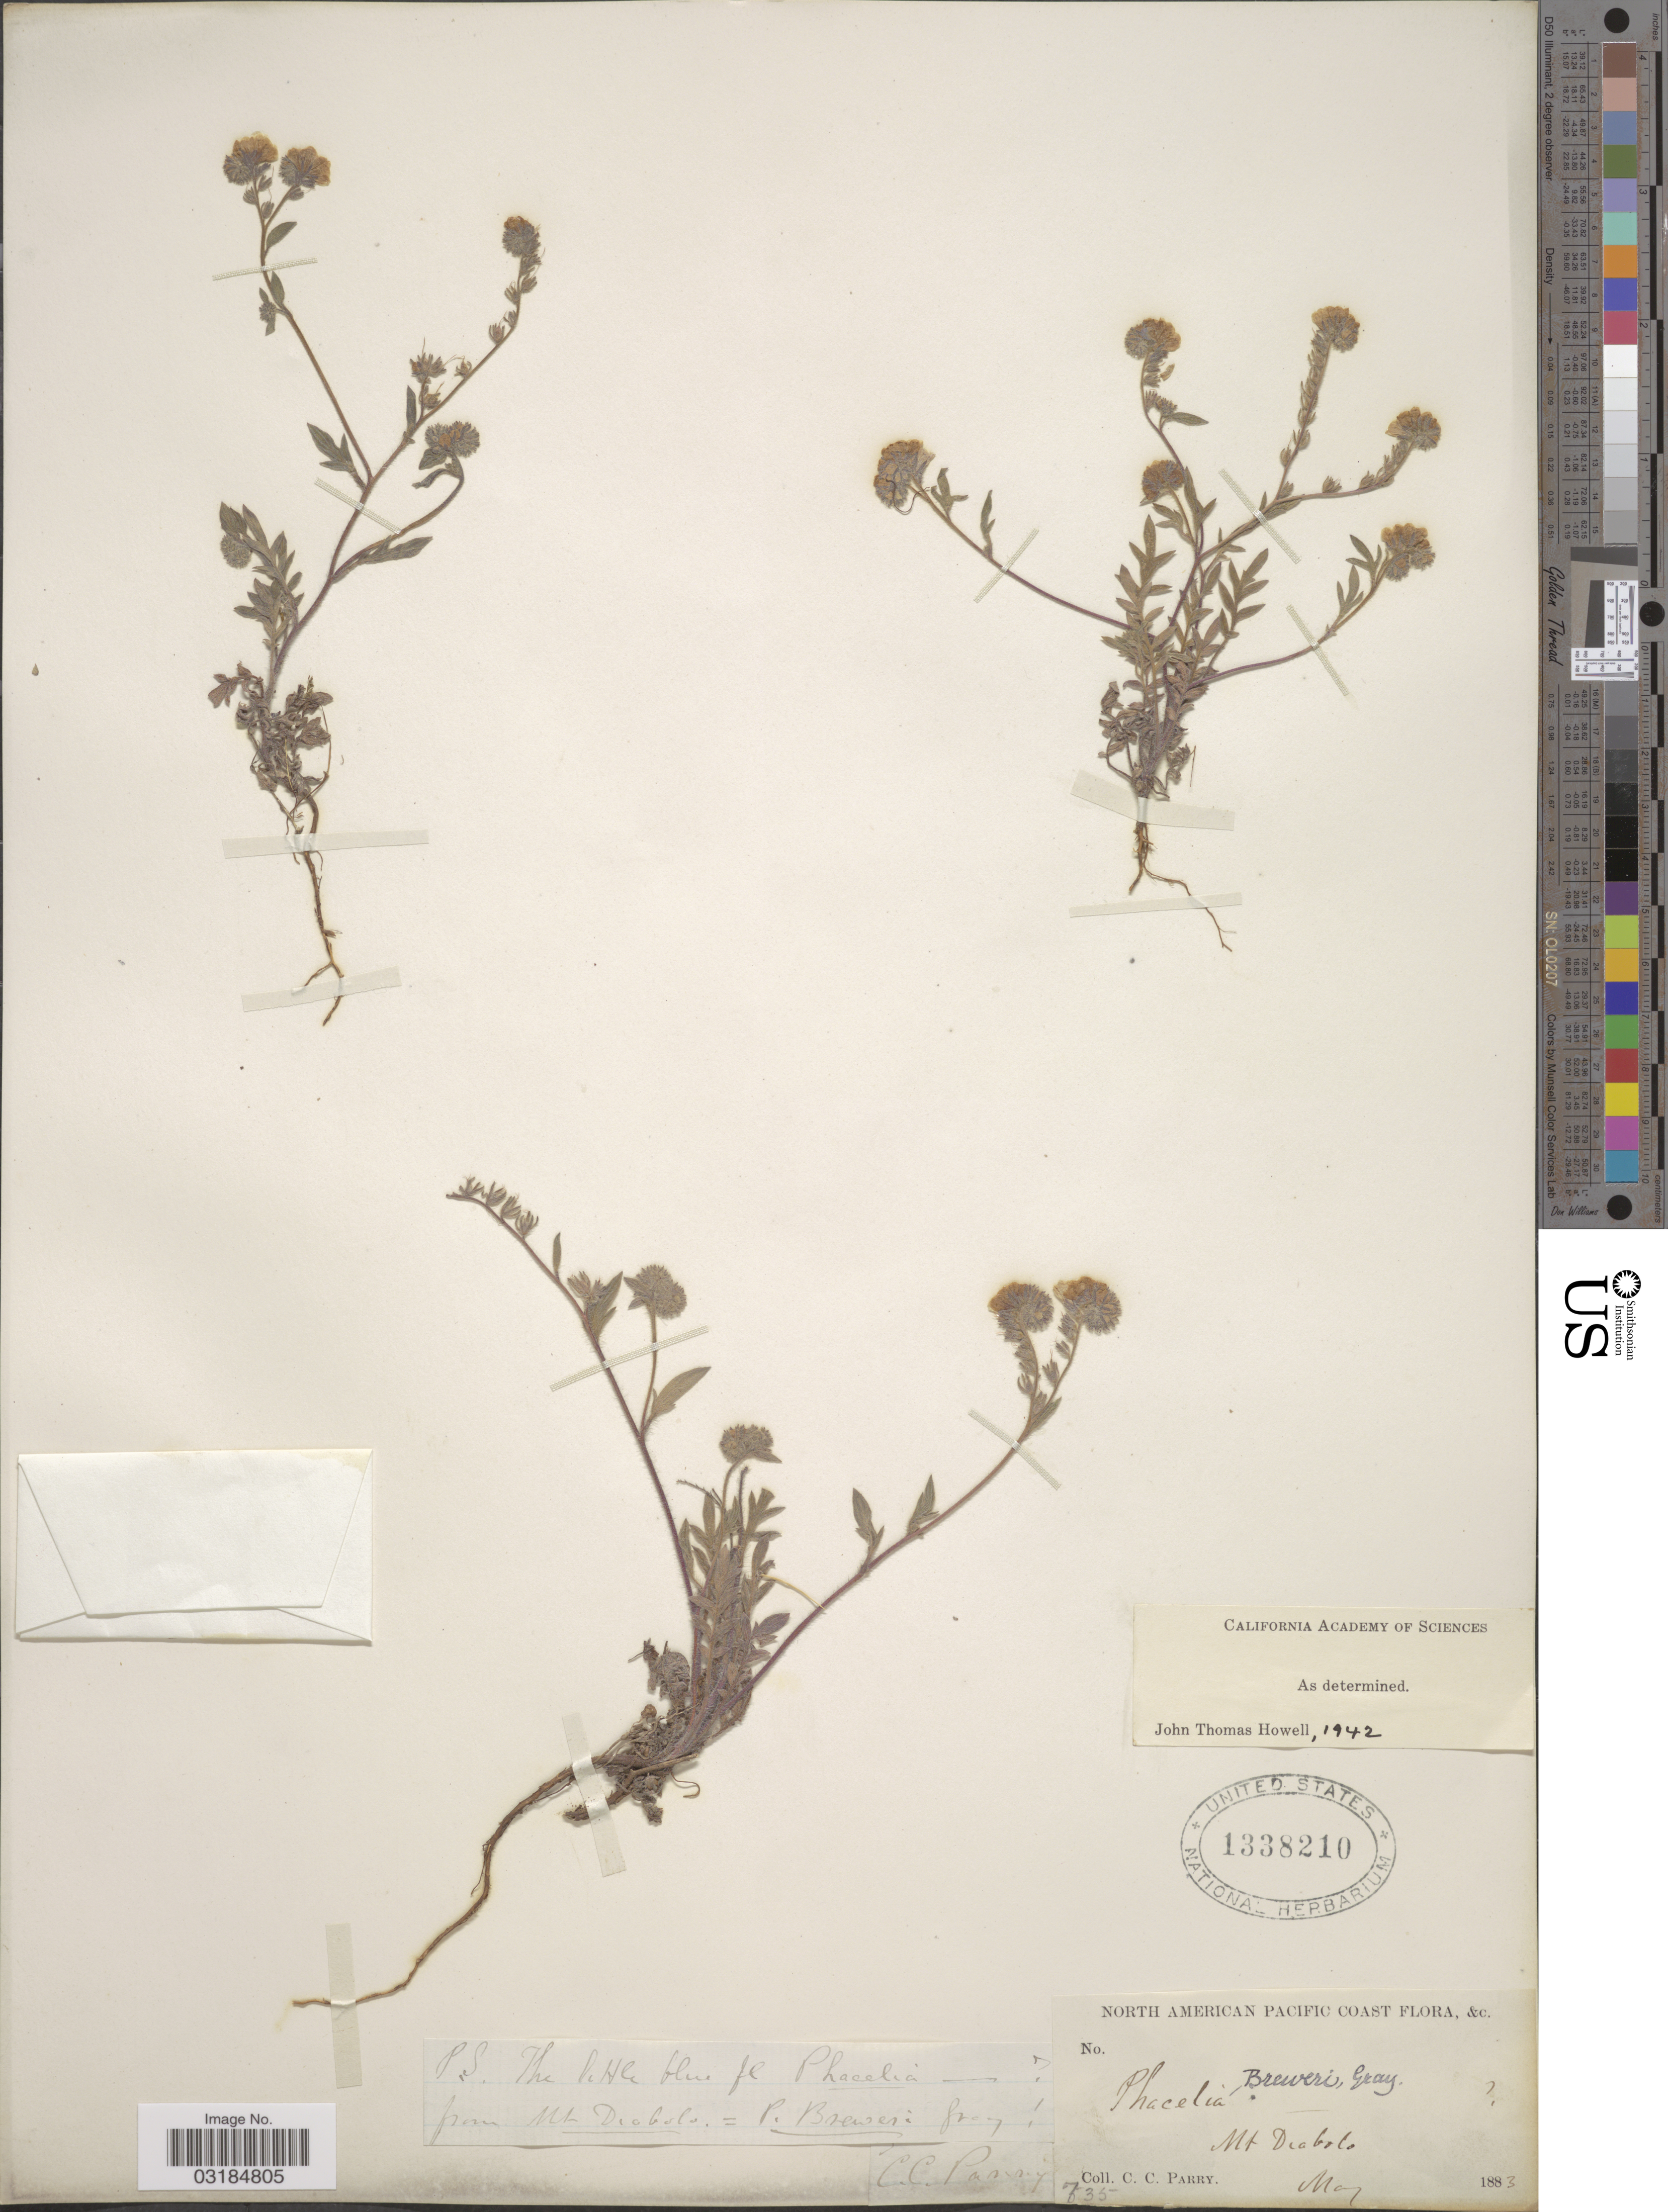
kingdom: Plantae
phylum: Tracheophyta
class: Magnoliopsida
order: Boraginales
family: Hydrophyllaceae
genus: Phacelia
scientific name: Phacelia breweri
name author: A. Gray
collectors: C. C. Parry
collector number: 735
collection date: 1883-05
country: United States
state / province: California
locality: North America Pacific Coast. Mt Diabolo.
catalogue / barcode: US 1338210